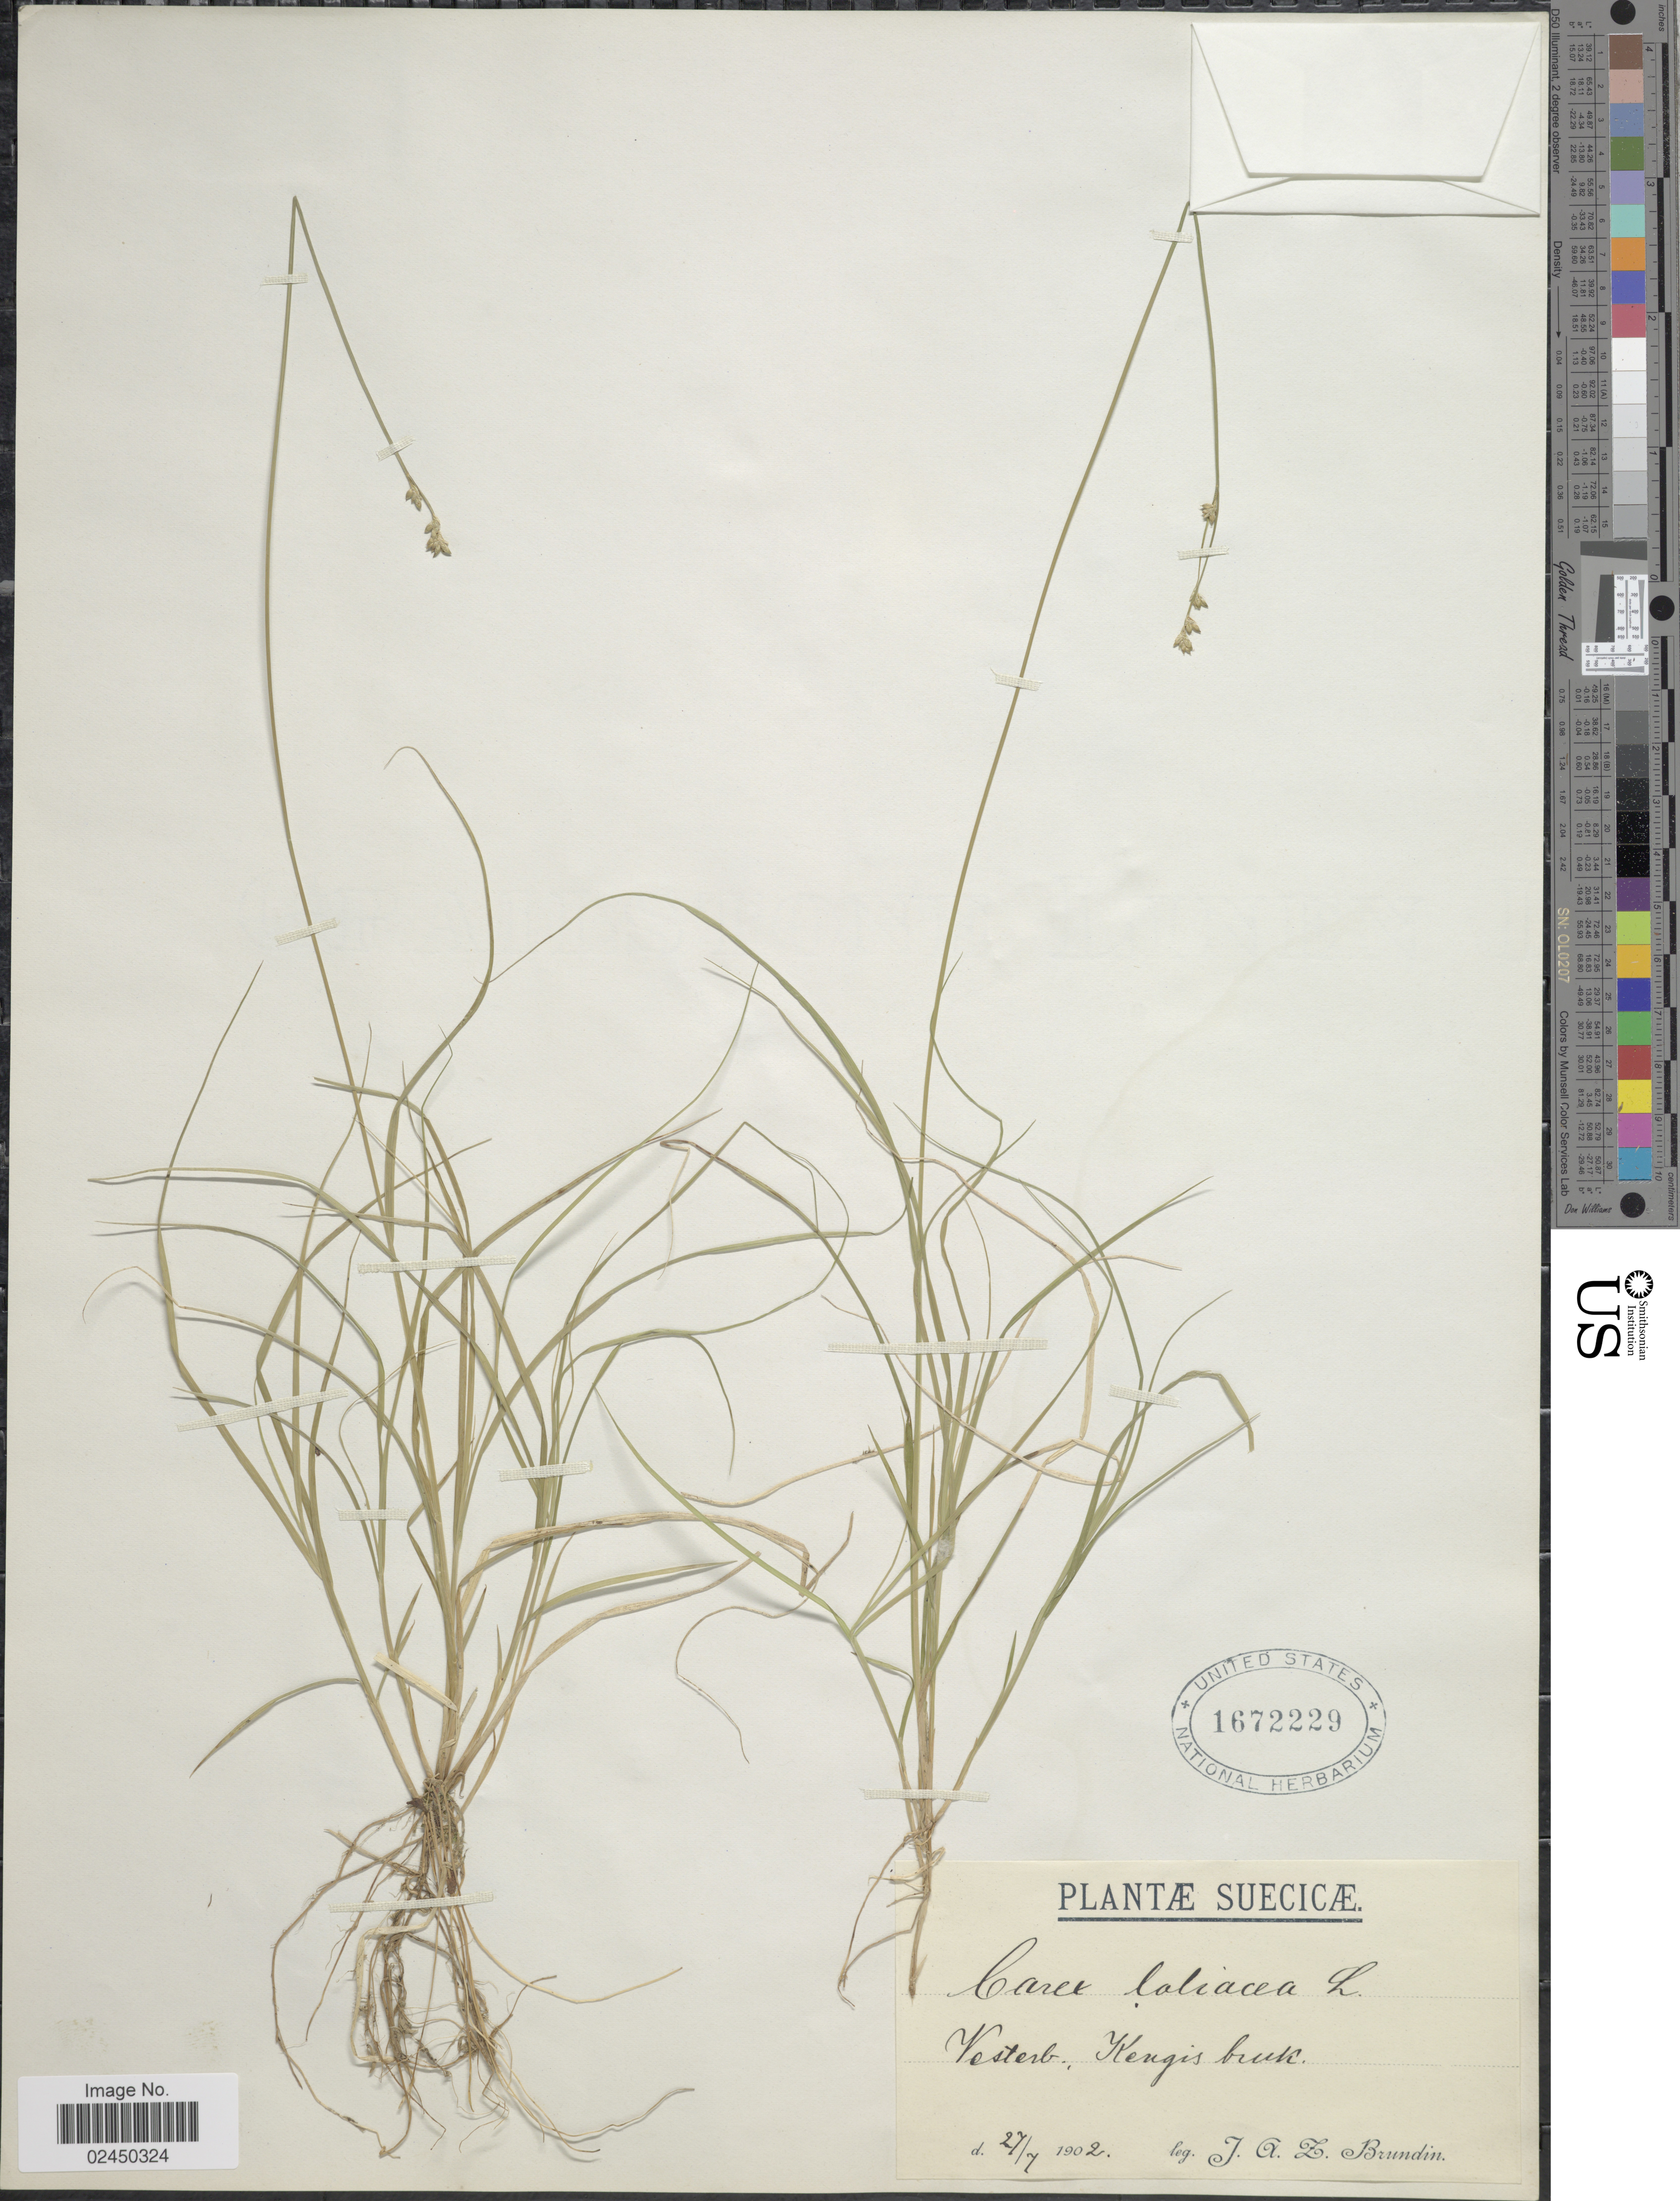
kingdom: Plantae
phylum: Tracheophyta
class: Liliopsida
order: Poales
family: Cyperaceae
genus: Carex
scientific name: Carex loliacea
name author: L.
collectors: J. Brundin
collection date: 1902-07-27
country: Sweden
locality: Suecicae, Vesterb. Kengis Bruk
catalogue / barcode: US 1672229